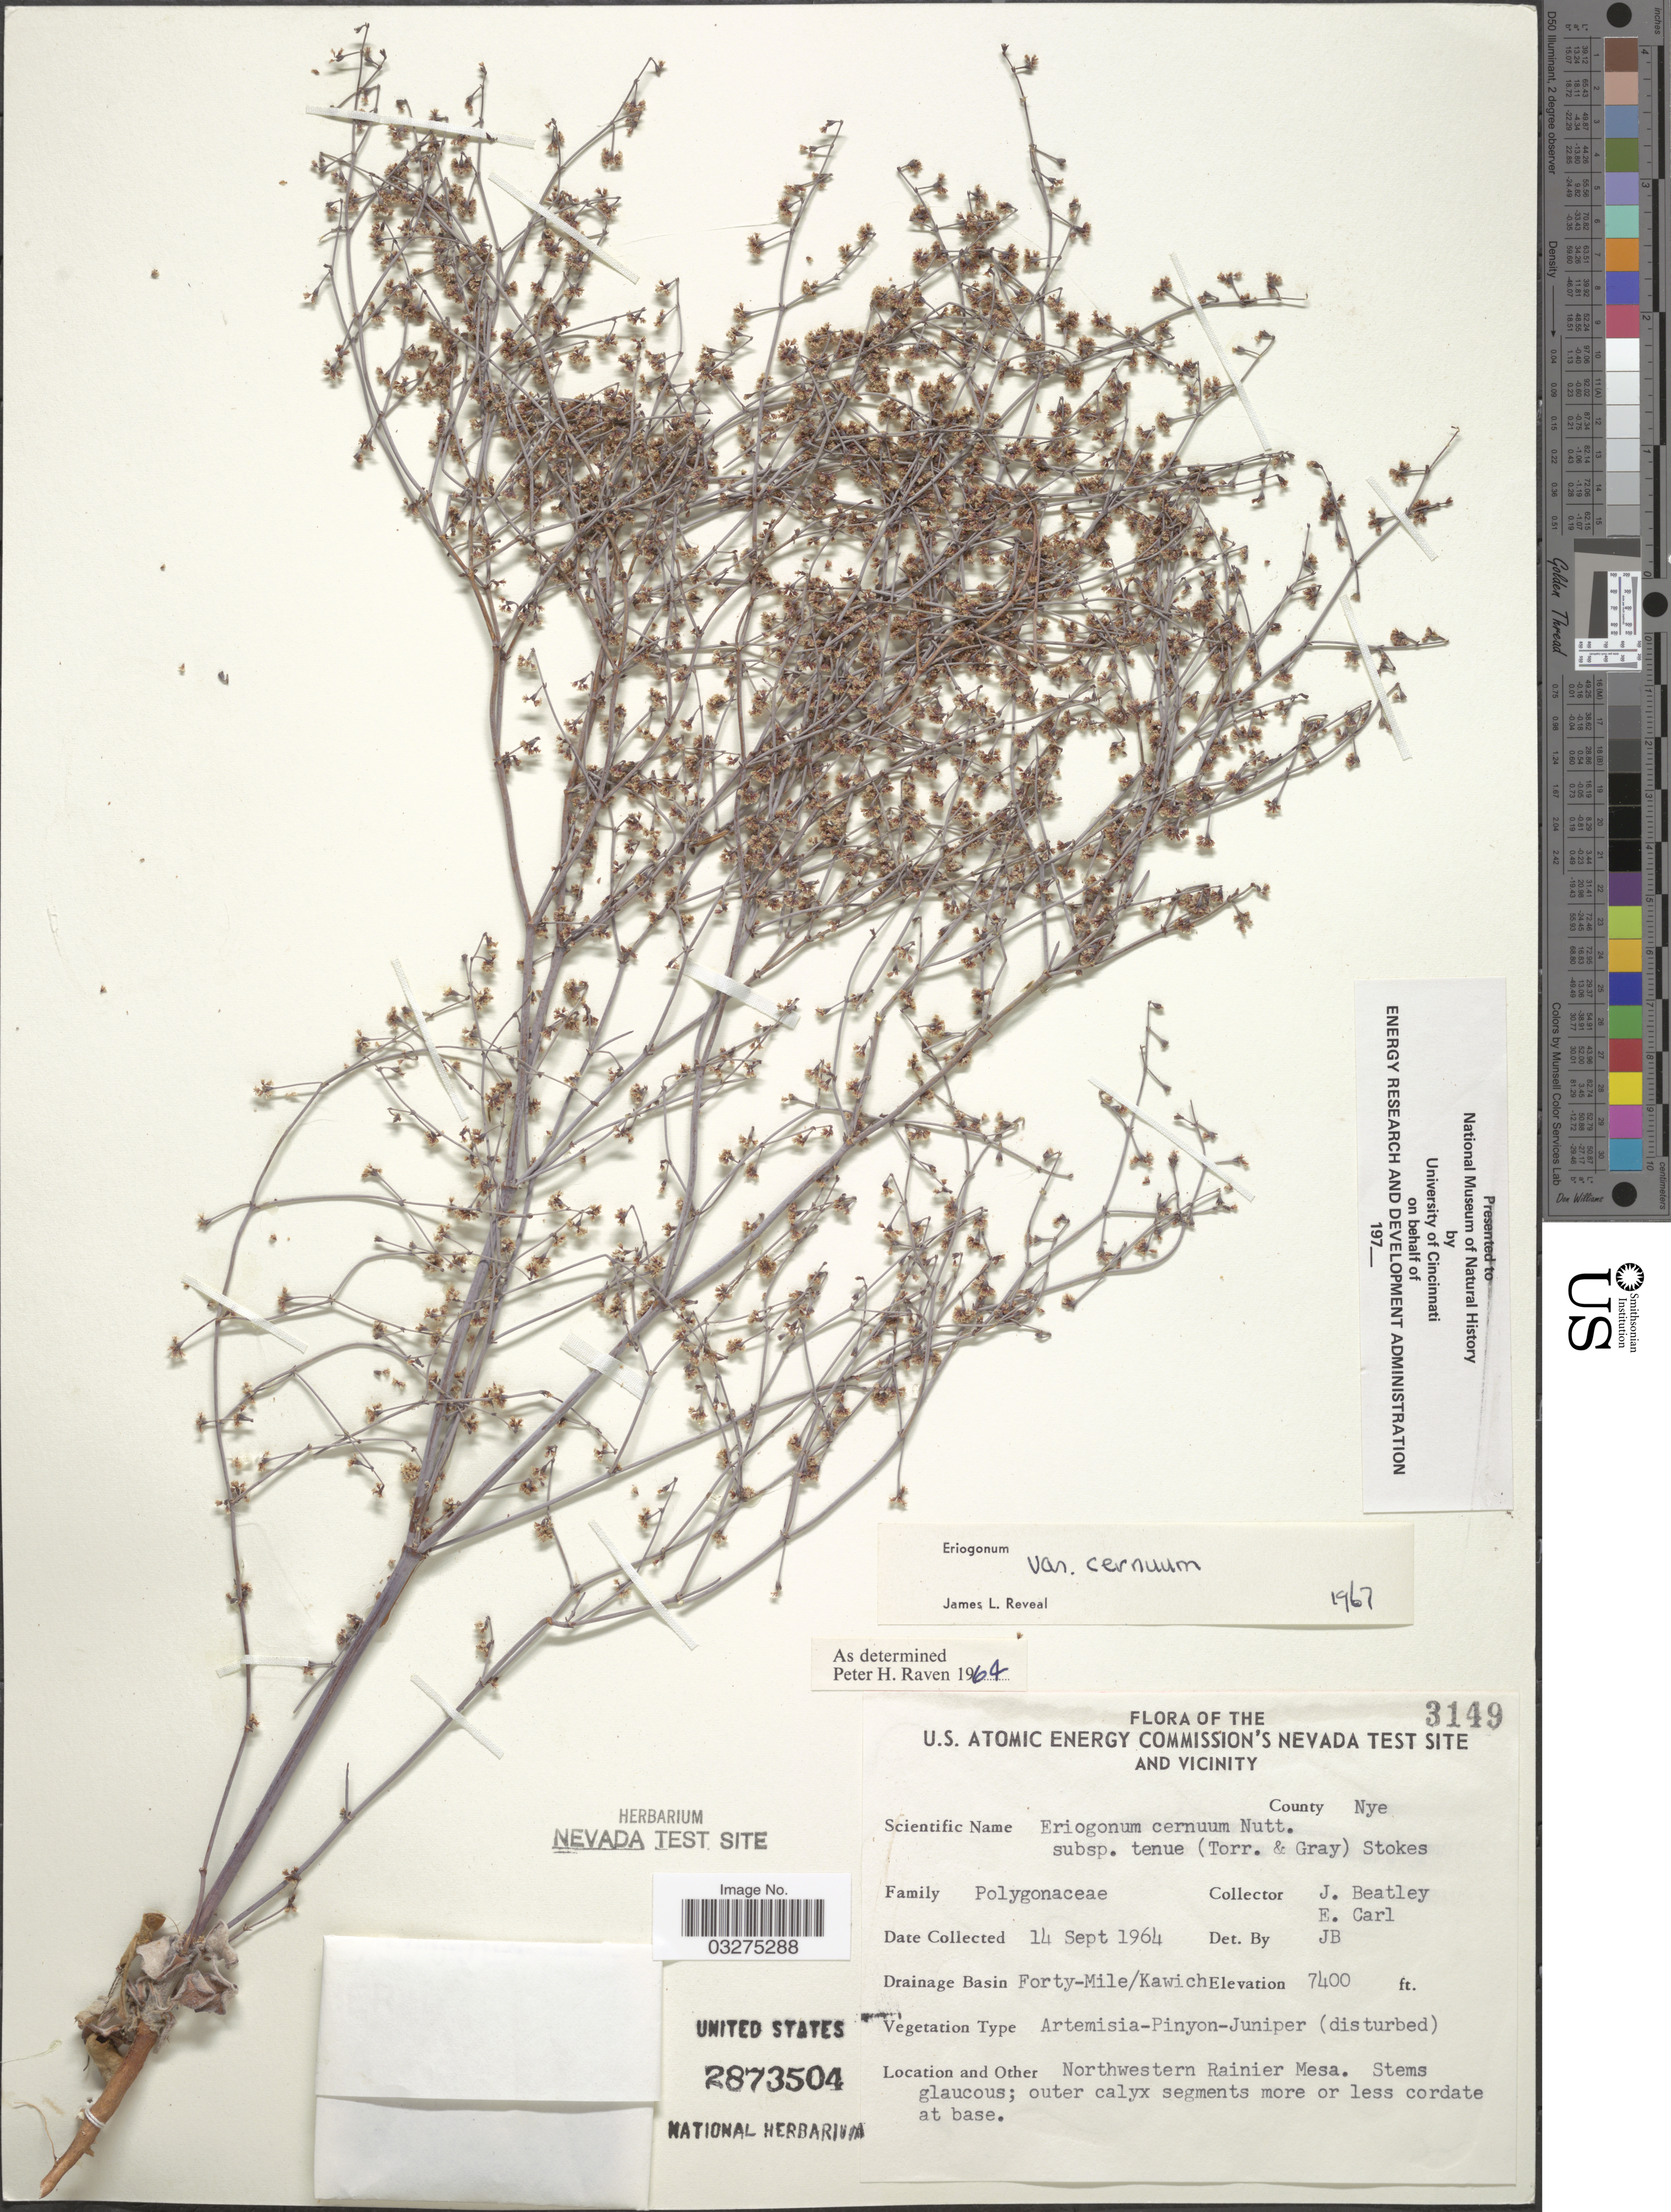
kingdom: Plantae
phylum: Tracheophyta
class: Magnoliopsida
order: Caryophyllales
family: Polygonaceae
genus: Eriogonum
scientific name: Eriogonum cernuum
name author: Nutt.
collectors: J. C. Beatley & E. Carl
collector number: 3149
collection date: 1964-09-14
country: United States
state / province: Nevada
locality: U.S. Atomic Energy Commission's Nevada Test Site and Vicinity, County Nye, Drainage Basin Forty-Mile/Kawich, Northwestern Rainier Mesa.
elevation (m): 2256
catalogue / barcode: US 2873504